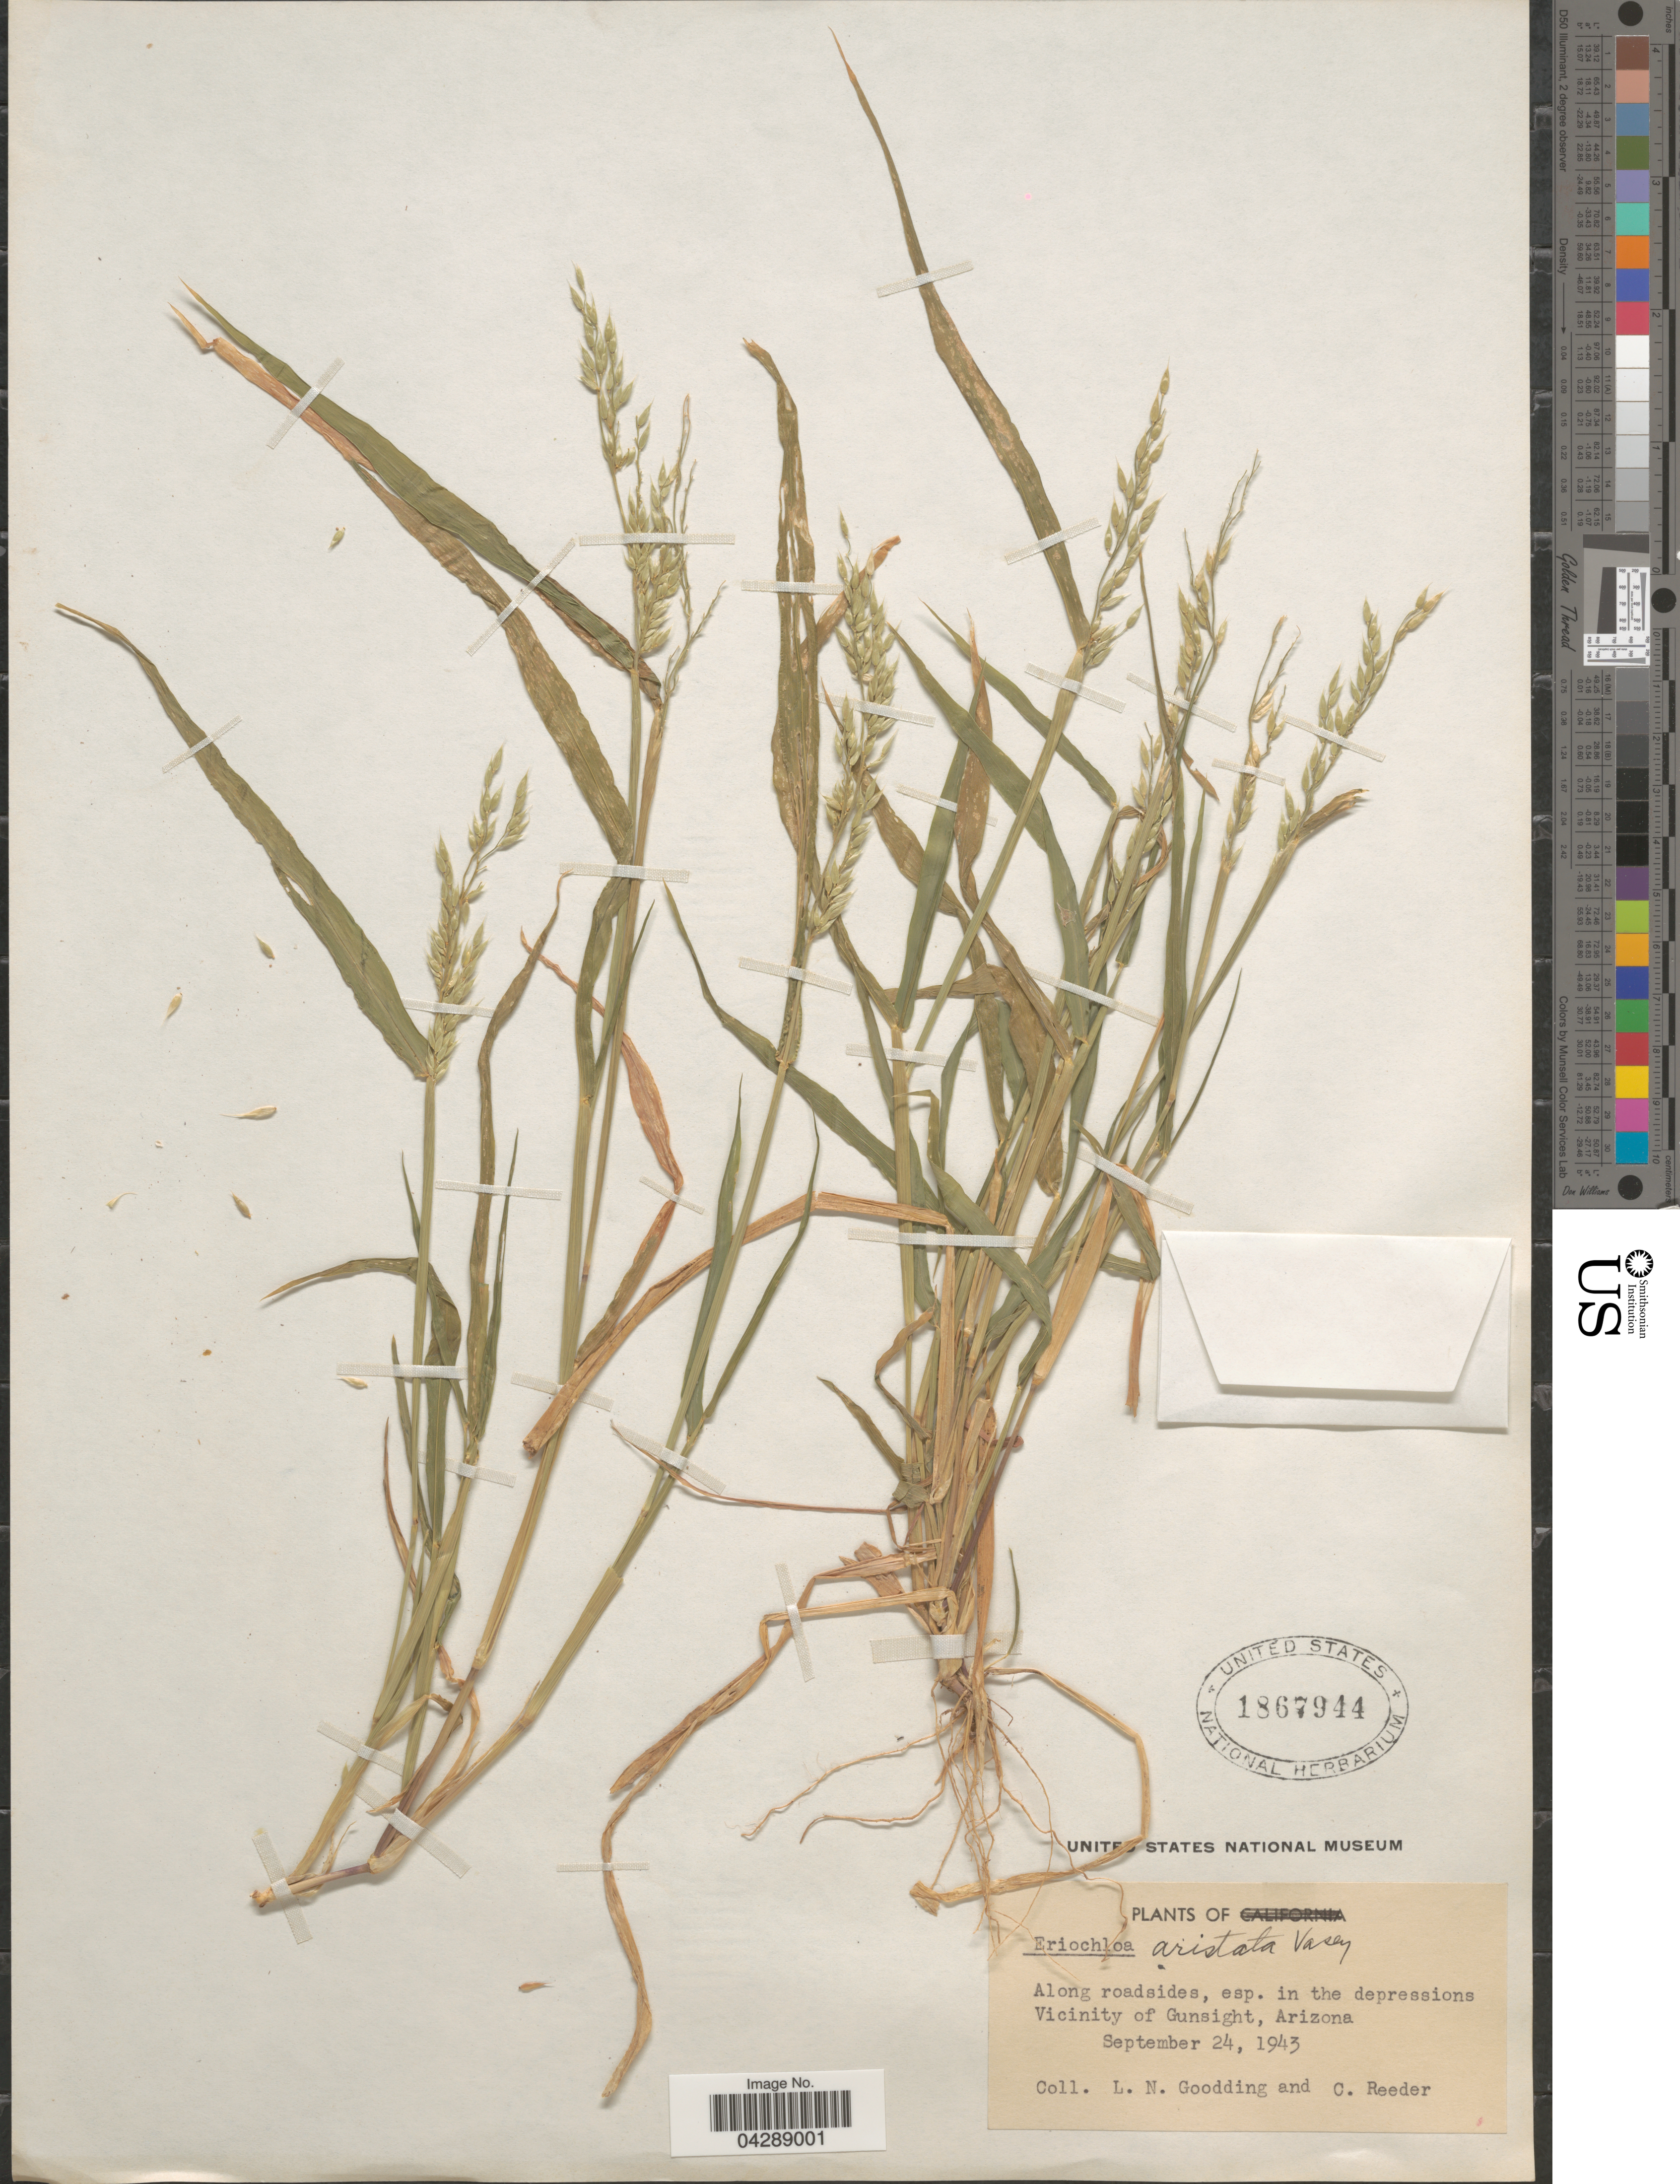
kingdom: Plantae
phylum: Tracheophyta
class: Liliopsida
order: Poales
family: Poaceae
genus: Eriochloa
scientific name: Eriochloa aristata var. aristata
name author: Vasey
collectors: L. N. Goodding & C. Reeder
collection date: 1943-09-24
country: United States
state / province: Arizona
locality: Vicinity of Gunsight.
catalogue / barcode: US 1867944